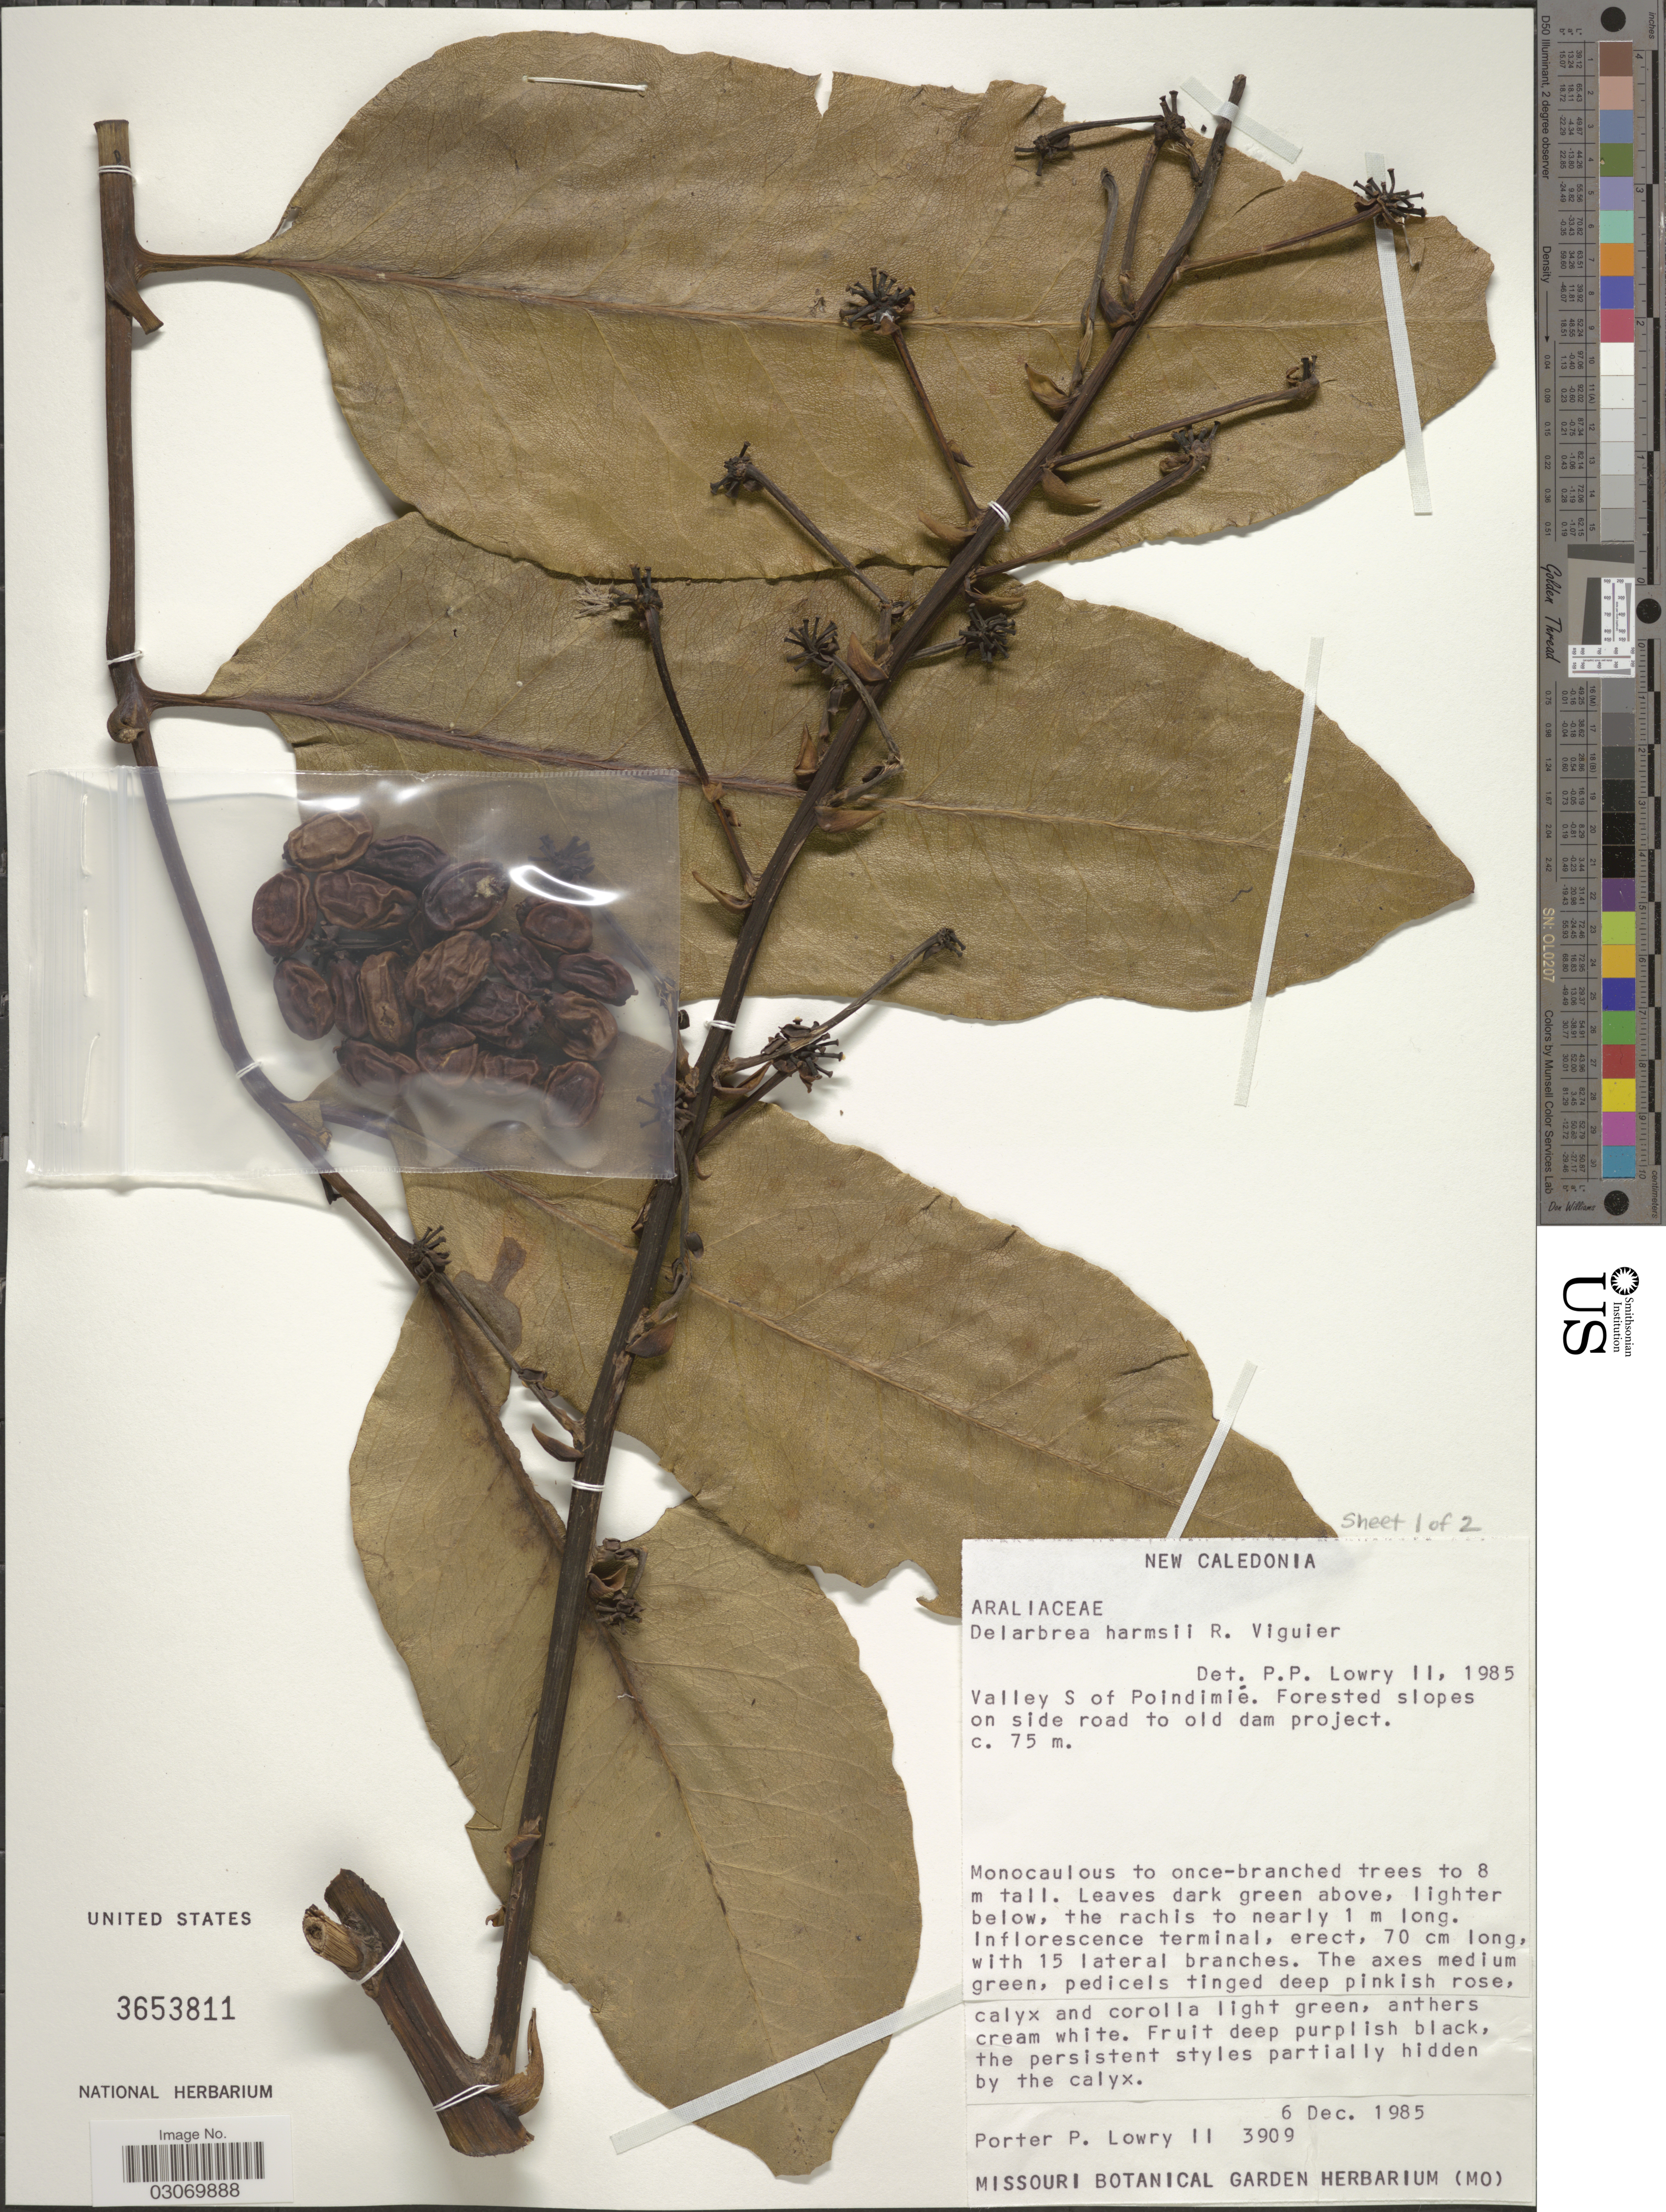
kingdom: Plantae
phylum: Tracheophyta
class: Magnoliopsida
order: Apiales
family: Myodocarpaceae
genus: Delarbrea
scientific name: Delarbrea harmsii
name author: R. Vig.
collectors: P. P. Lowry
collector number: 3909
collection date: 1985-12-06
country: New Caledonia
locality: Valley S of Poindimié, Forested slopes on side road to old dam project.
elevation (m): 75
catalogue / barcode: US 3653811